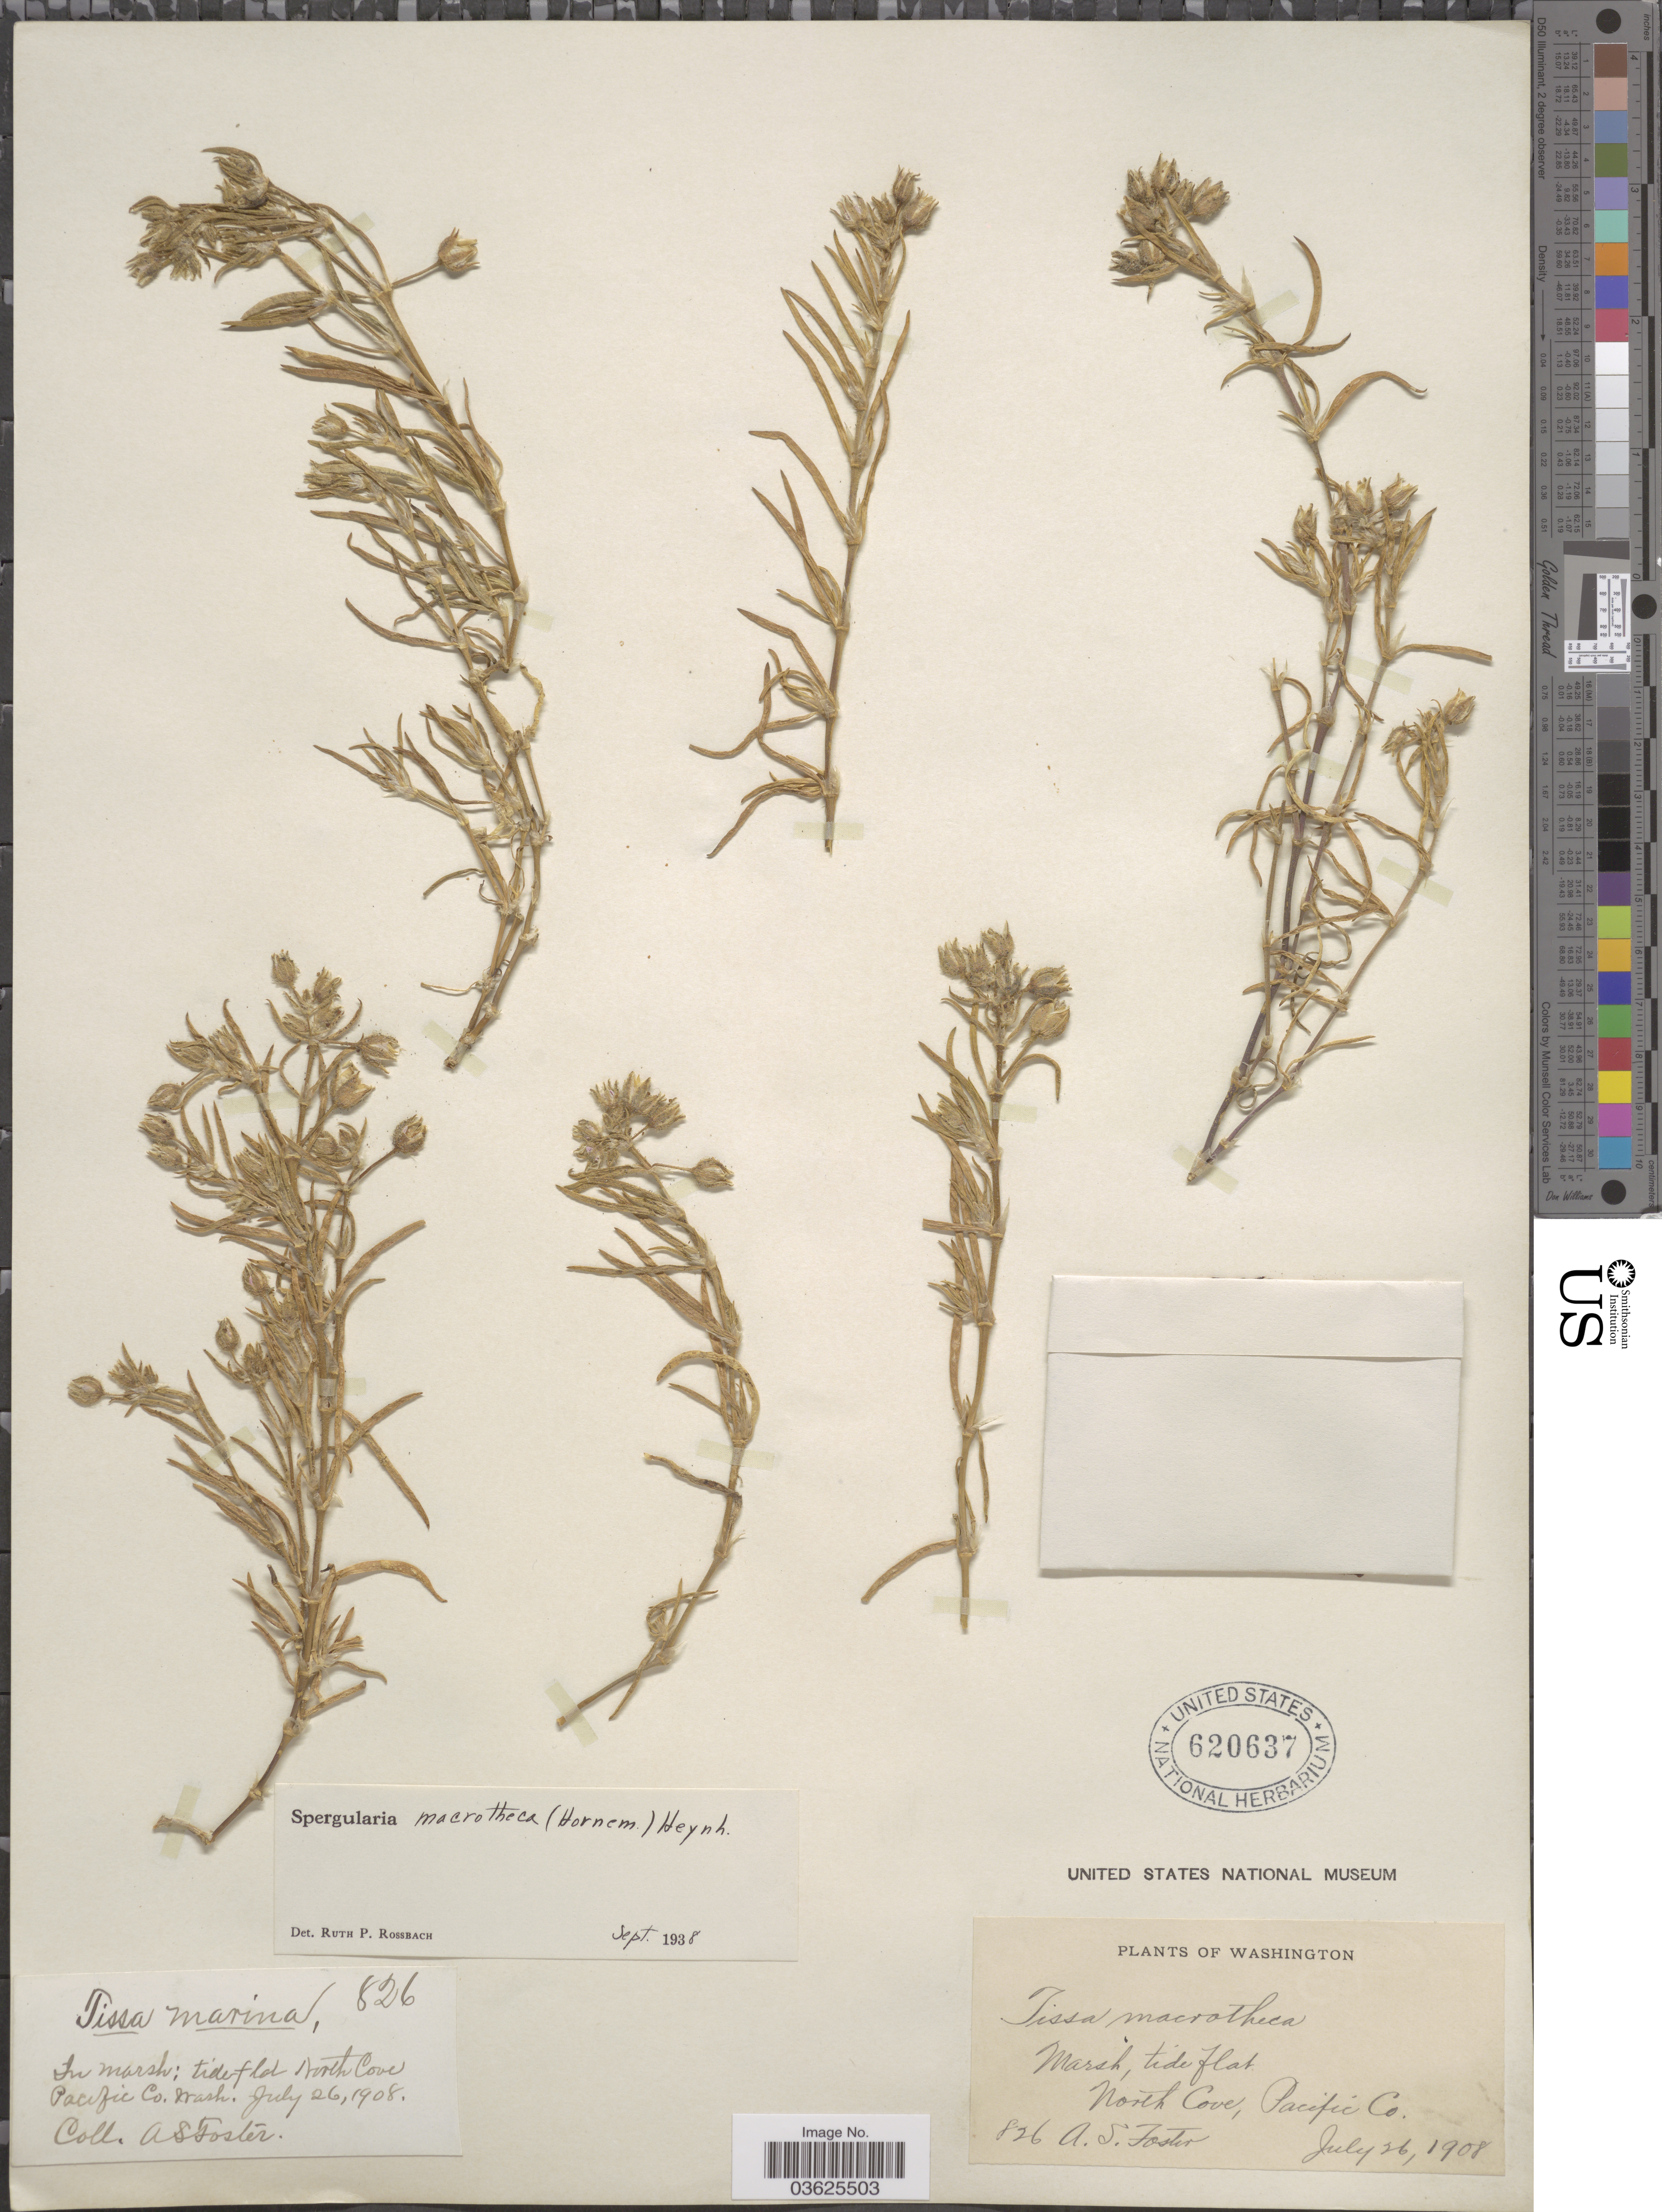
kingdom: Plantae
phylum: Tracheophyta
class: Magnoliopsida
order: Caryophyllales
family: Caryophyllaceae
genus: Spergularia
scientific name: Spergularia macrotheca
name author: (Hornem.) Heynh.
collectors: A. S. Foster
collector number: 826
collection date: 1908-07-26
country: United States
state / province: Washington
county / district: Pacific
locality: North Cove, Pacific Co.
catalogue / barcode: US 620637